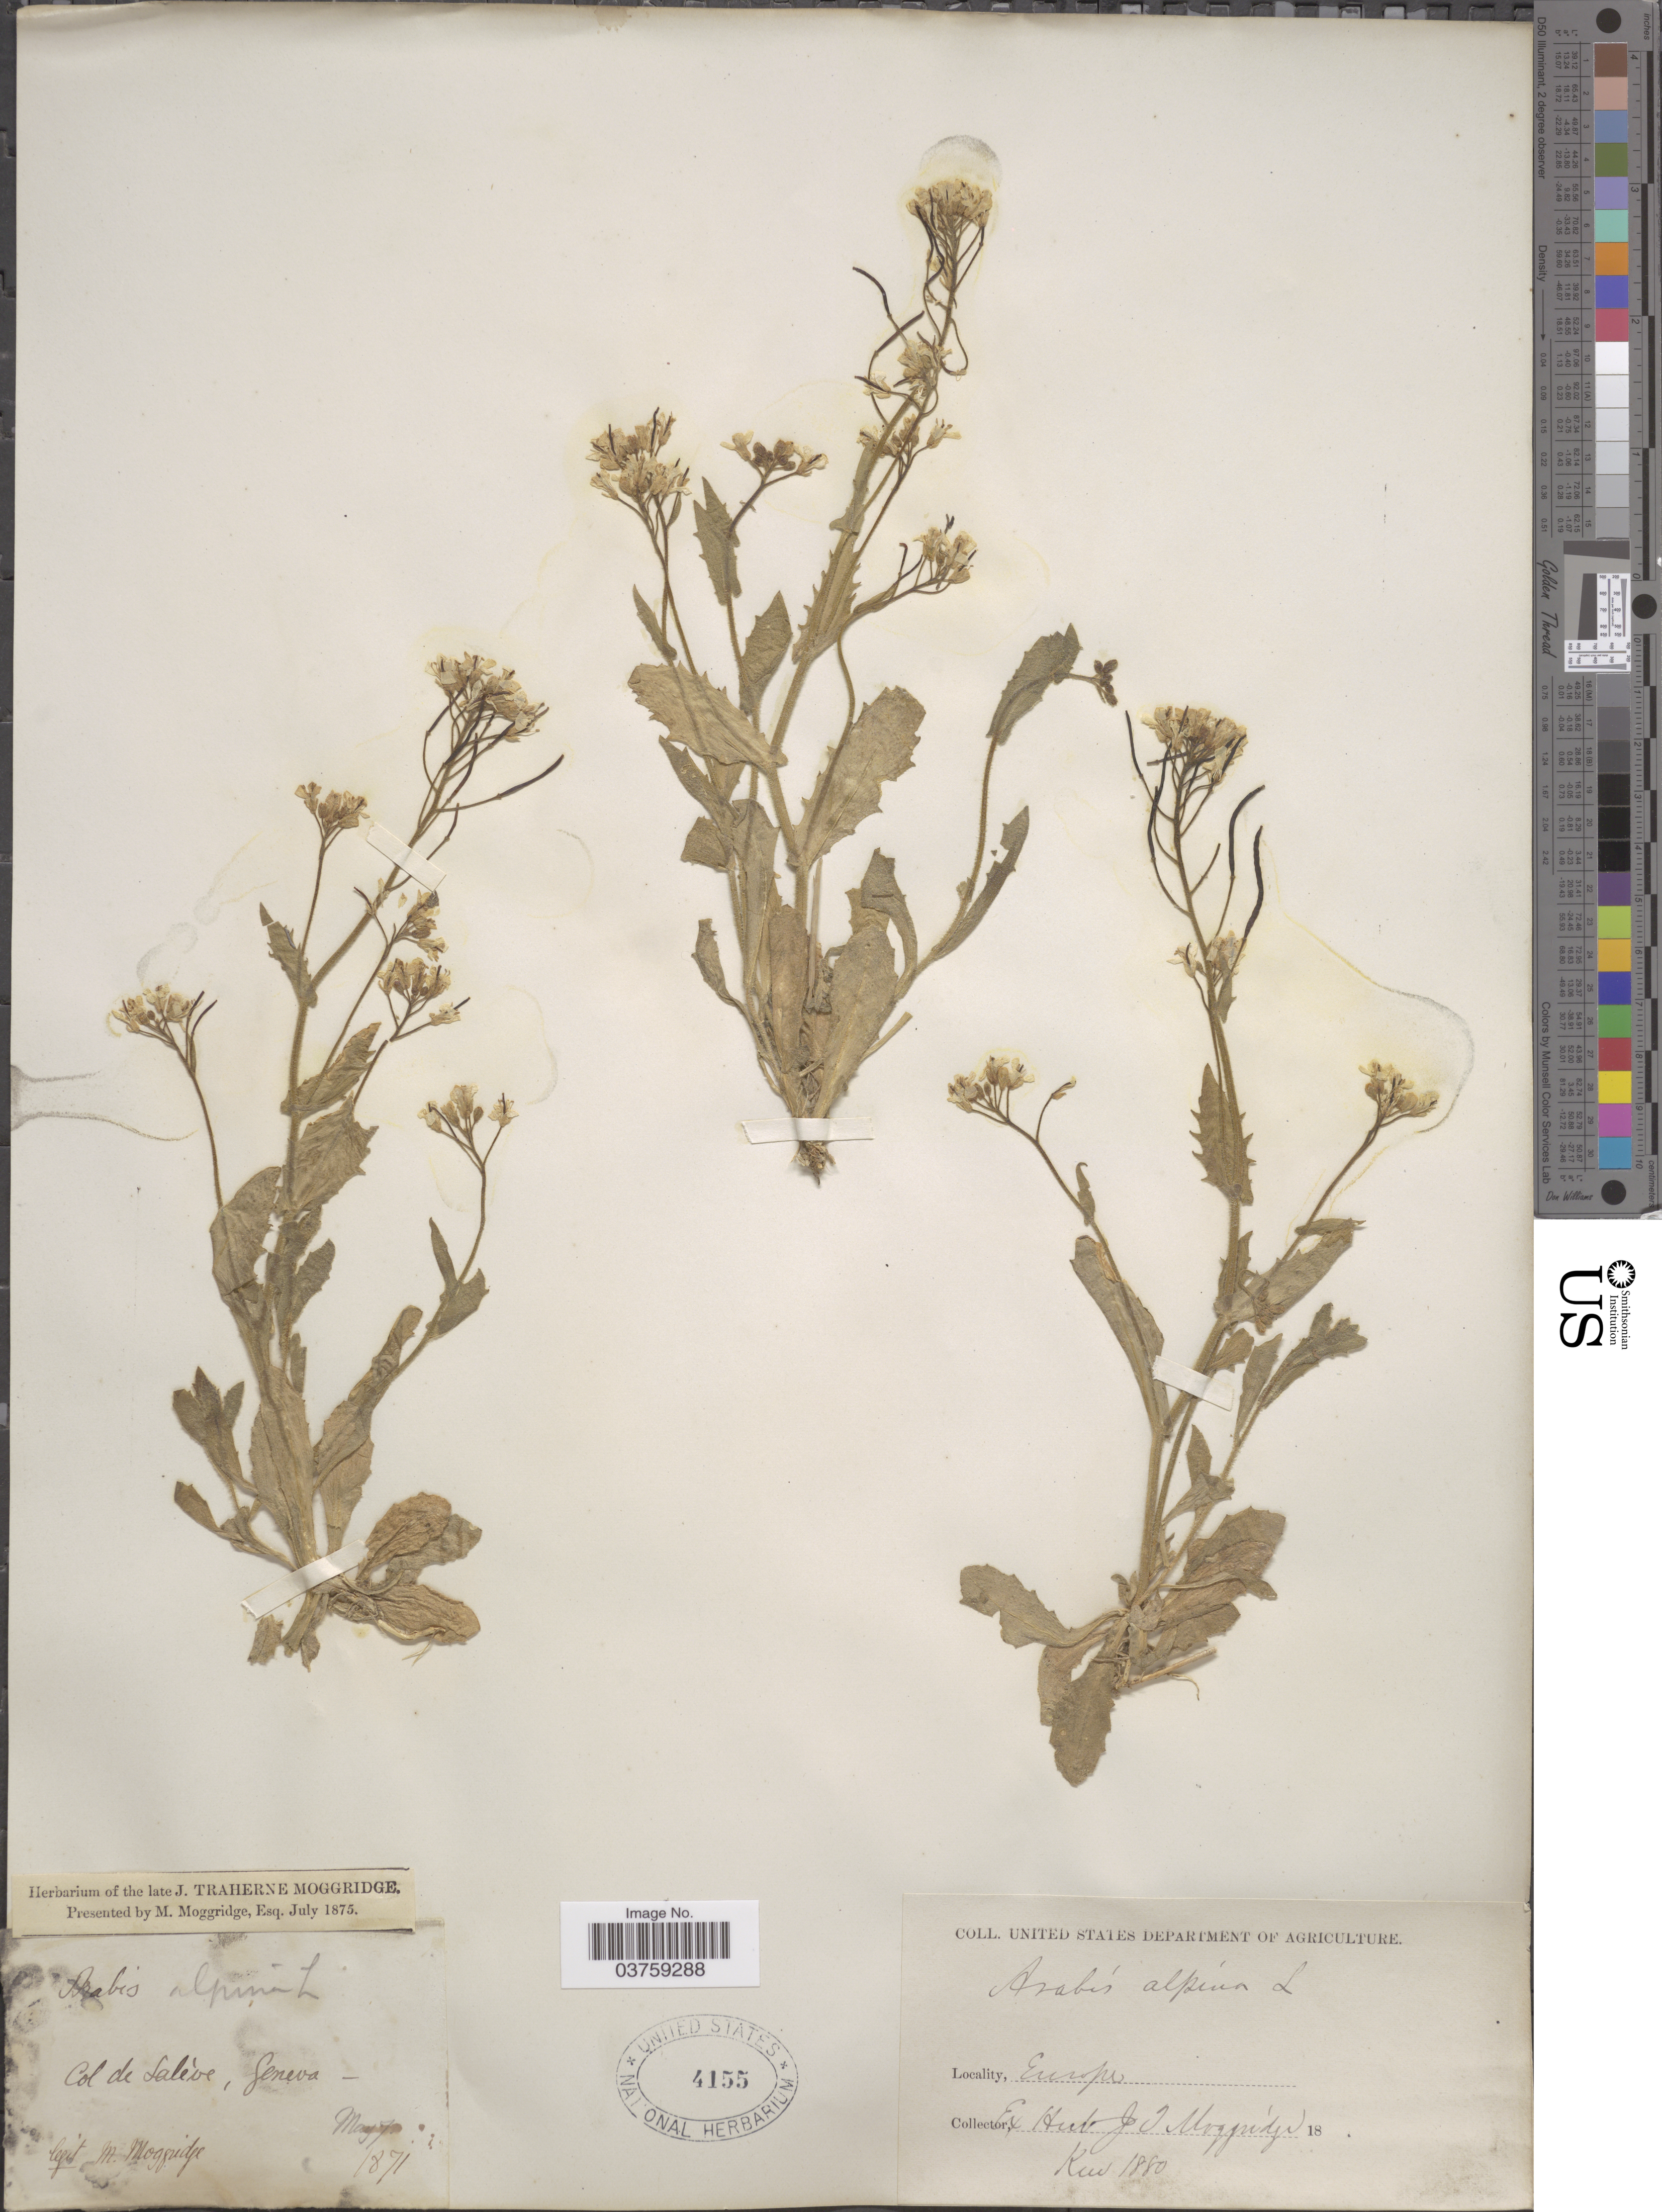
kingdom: Plantae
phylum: Tracheophyta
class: Magnoliopsida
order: Brassicales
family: Brassicaceae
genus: Arabis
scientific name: Arabis alpina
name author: L.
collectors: M. Moggridge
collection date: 1871-05-07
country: France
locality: Col de Saléve, Geneva.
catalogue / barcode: US 4155